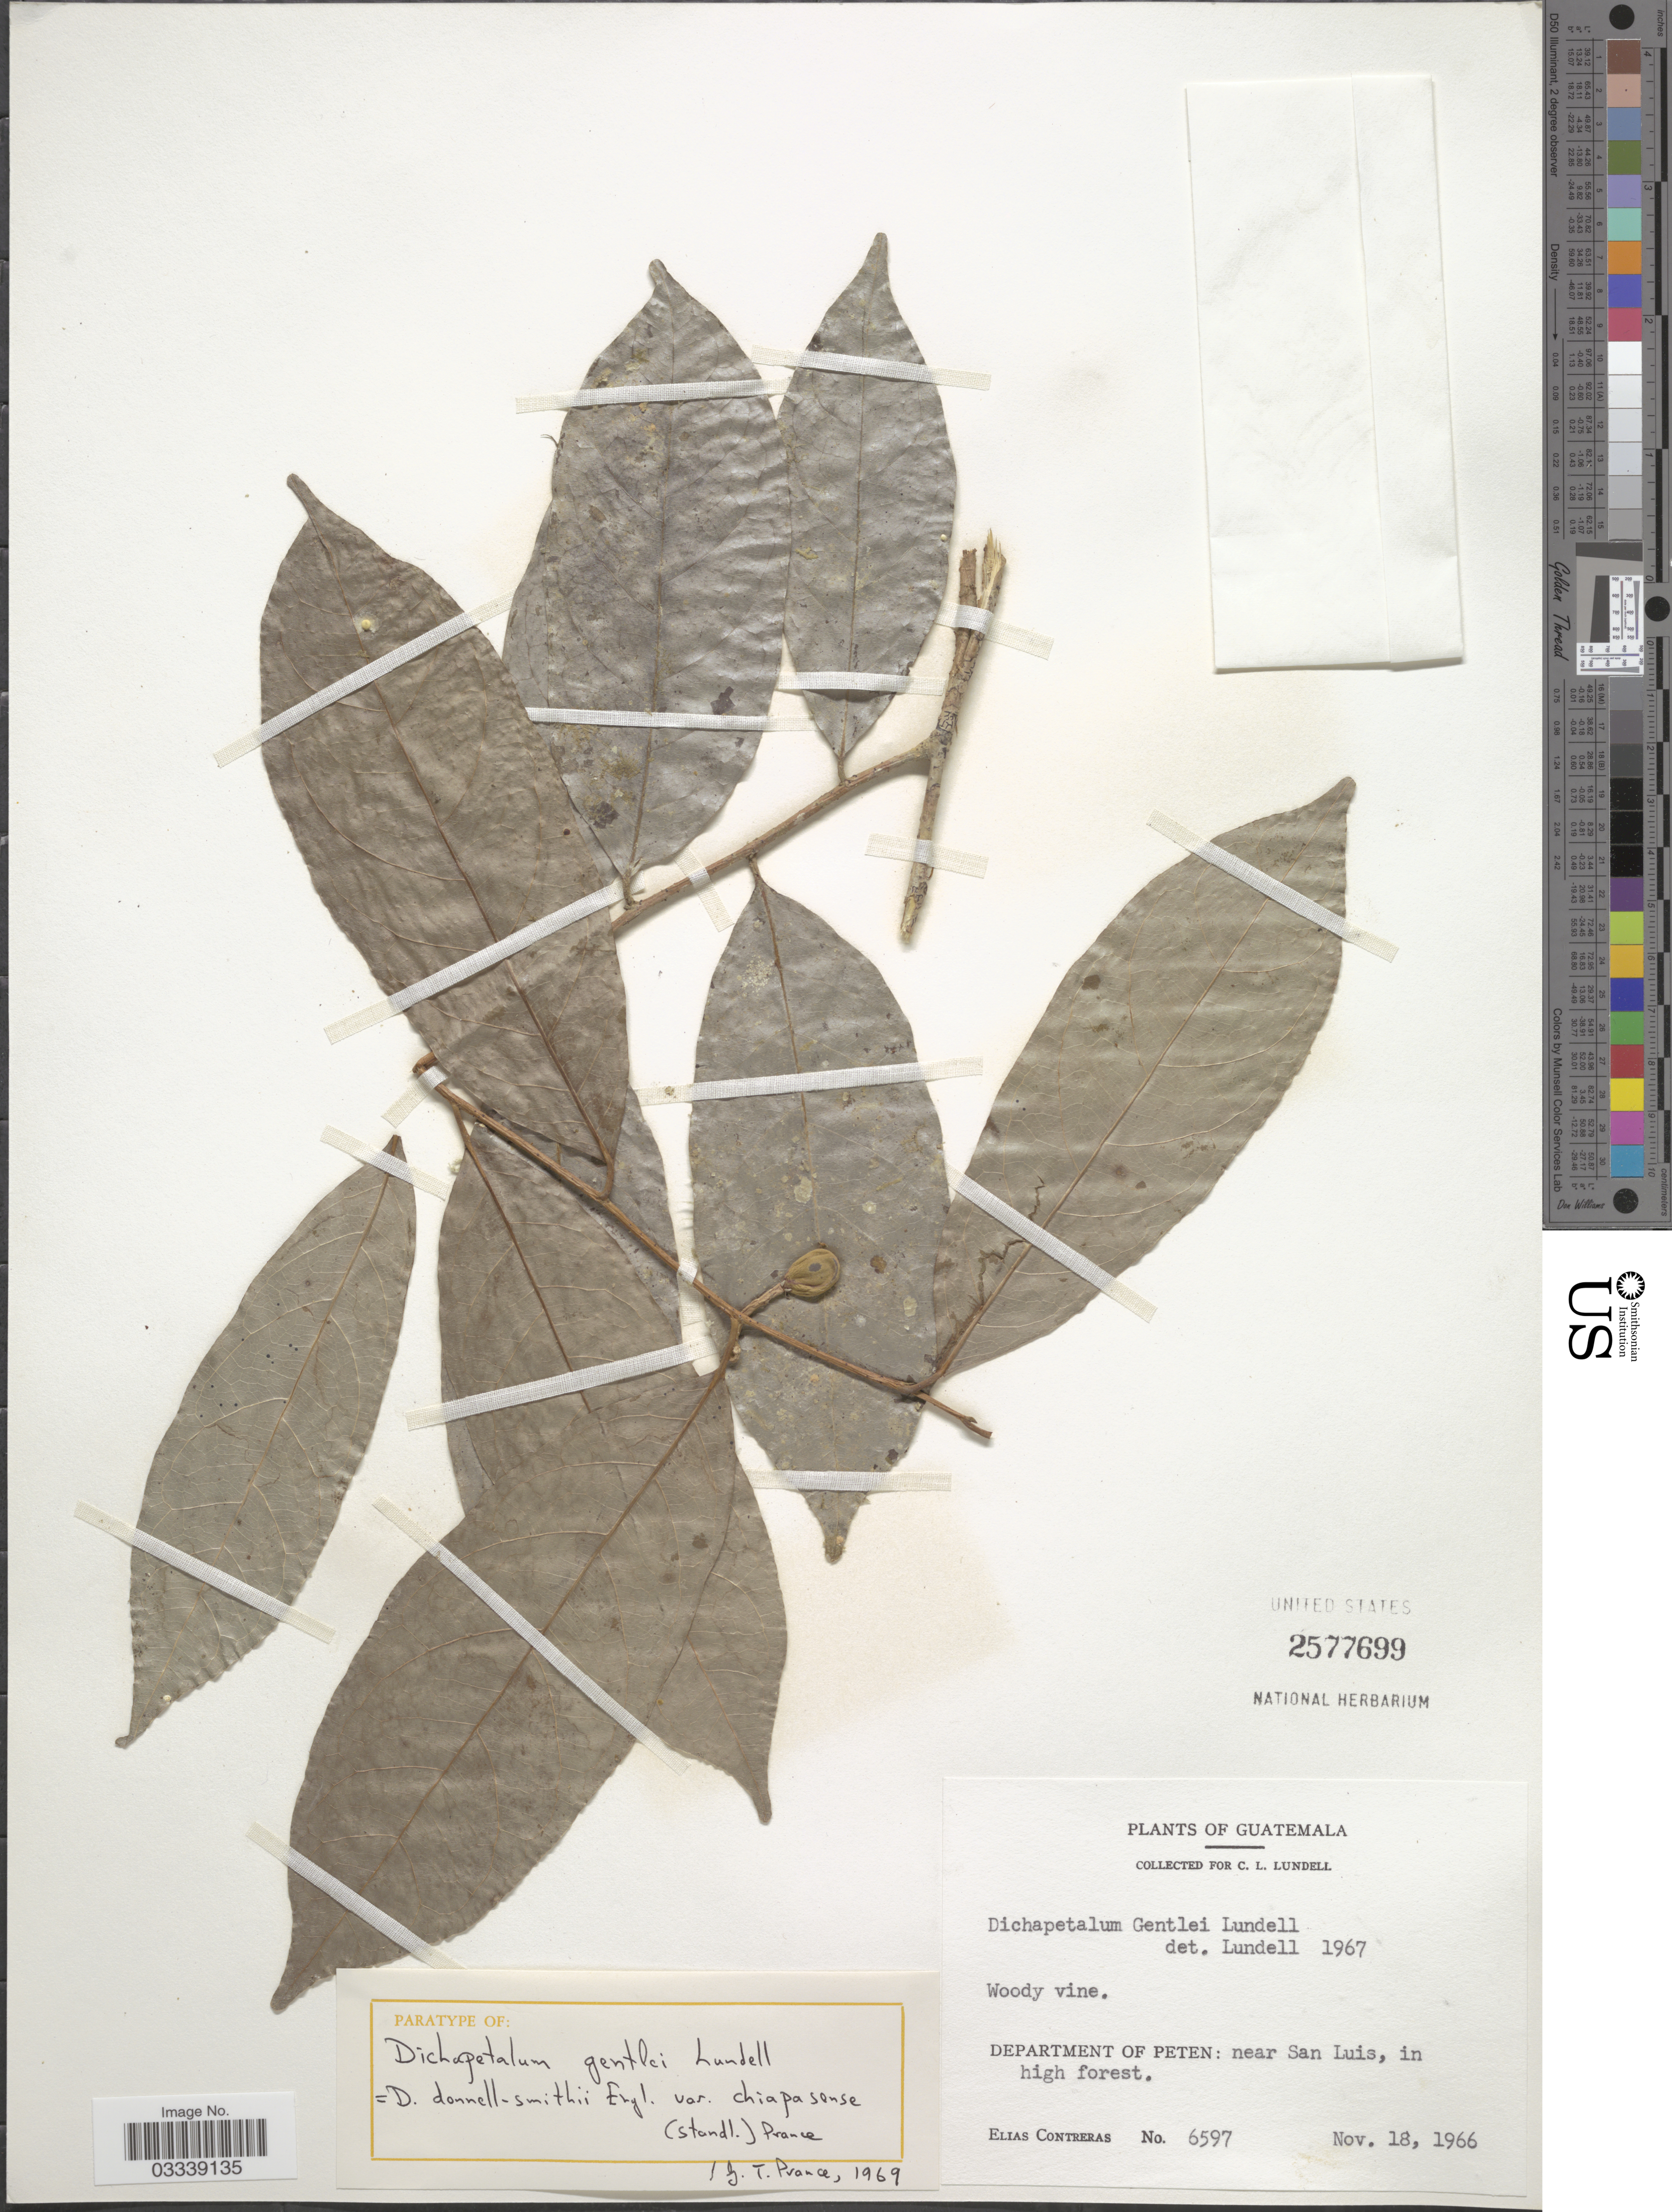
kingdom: Plantae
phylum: Tracheophyta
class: Magnoliopsida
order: Malpighiales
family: Dichapetalaceae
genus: Dichapetalum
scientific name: Dichapetalum donnell-smithii var. chiapasense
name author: (Standl.) Prance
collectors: E. Contreras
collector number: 6597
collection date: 1966-11-18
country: Guatemala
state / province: El Petén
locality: Department of Peten: near San Luis.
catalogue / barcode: US 2577699